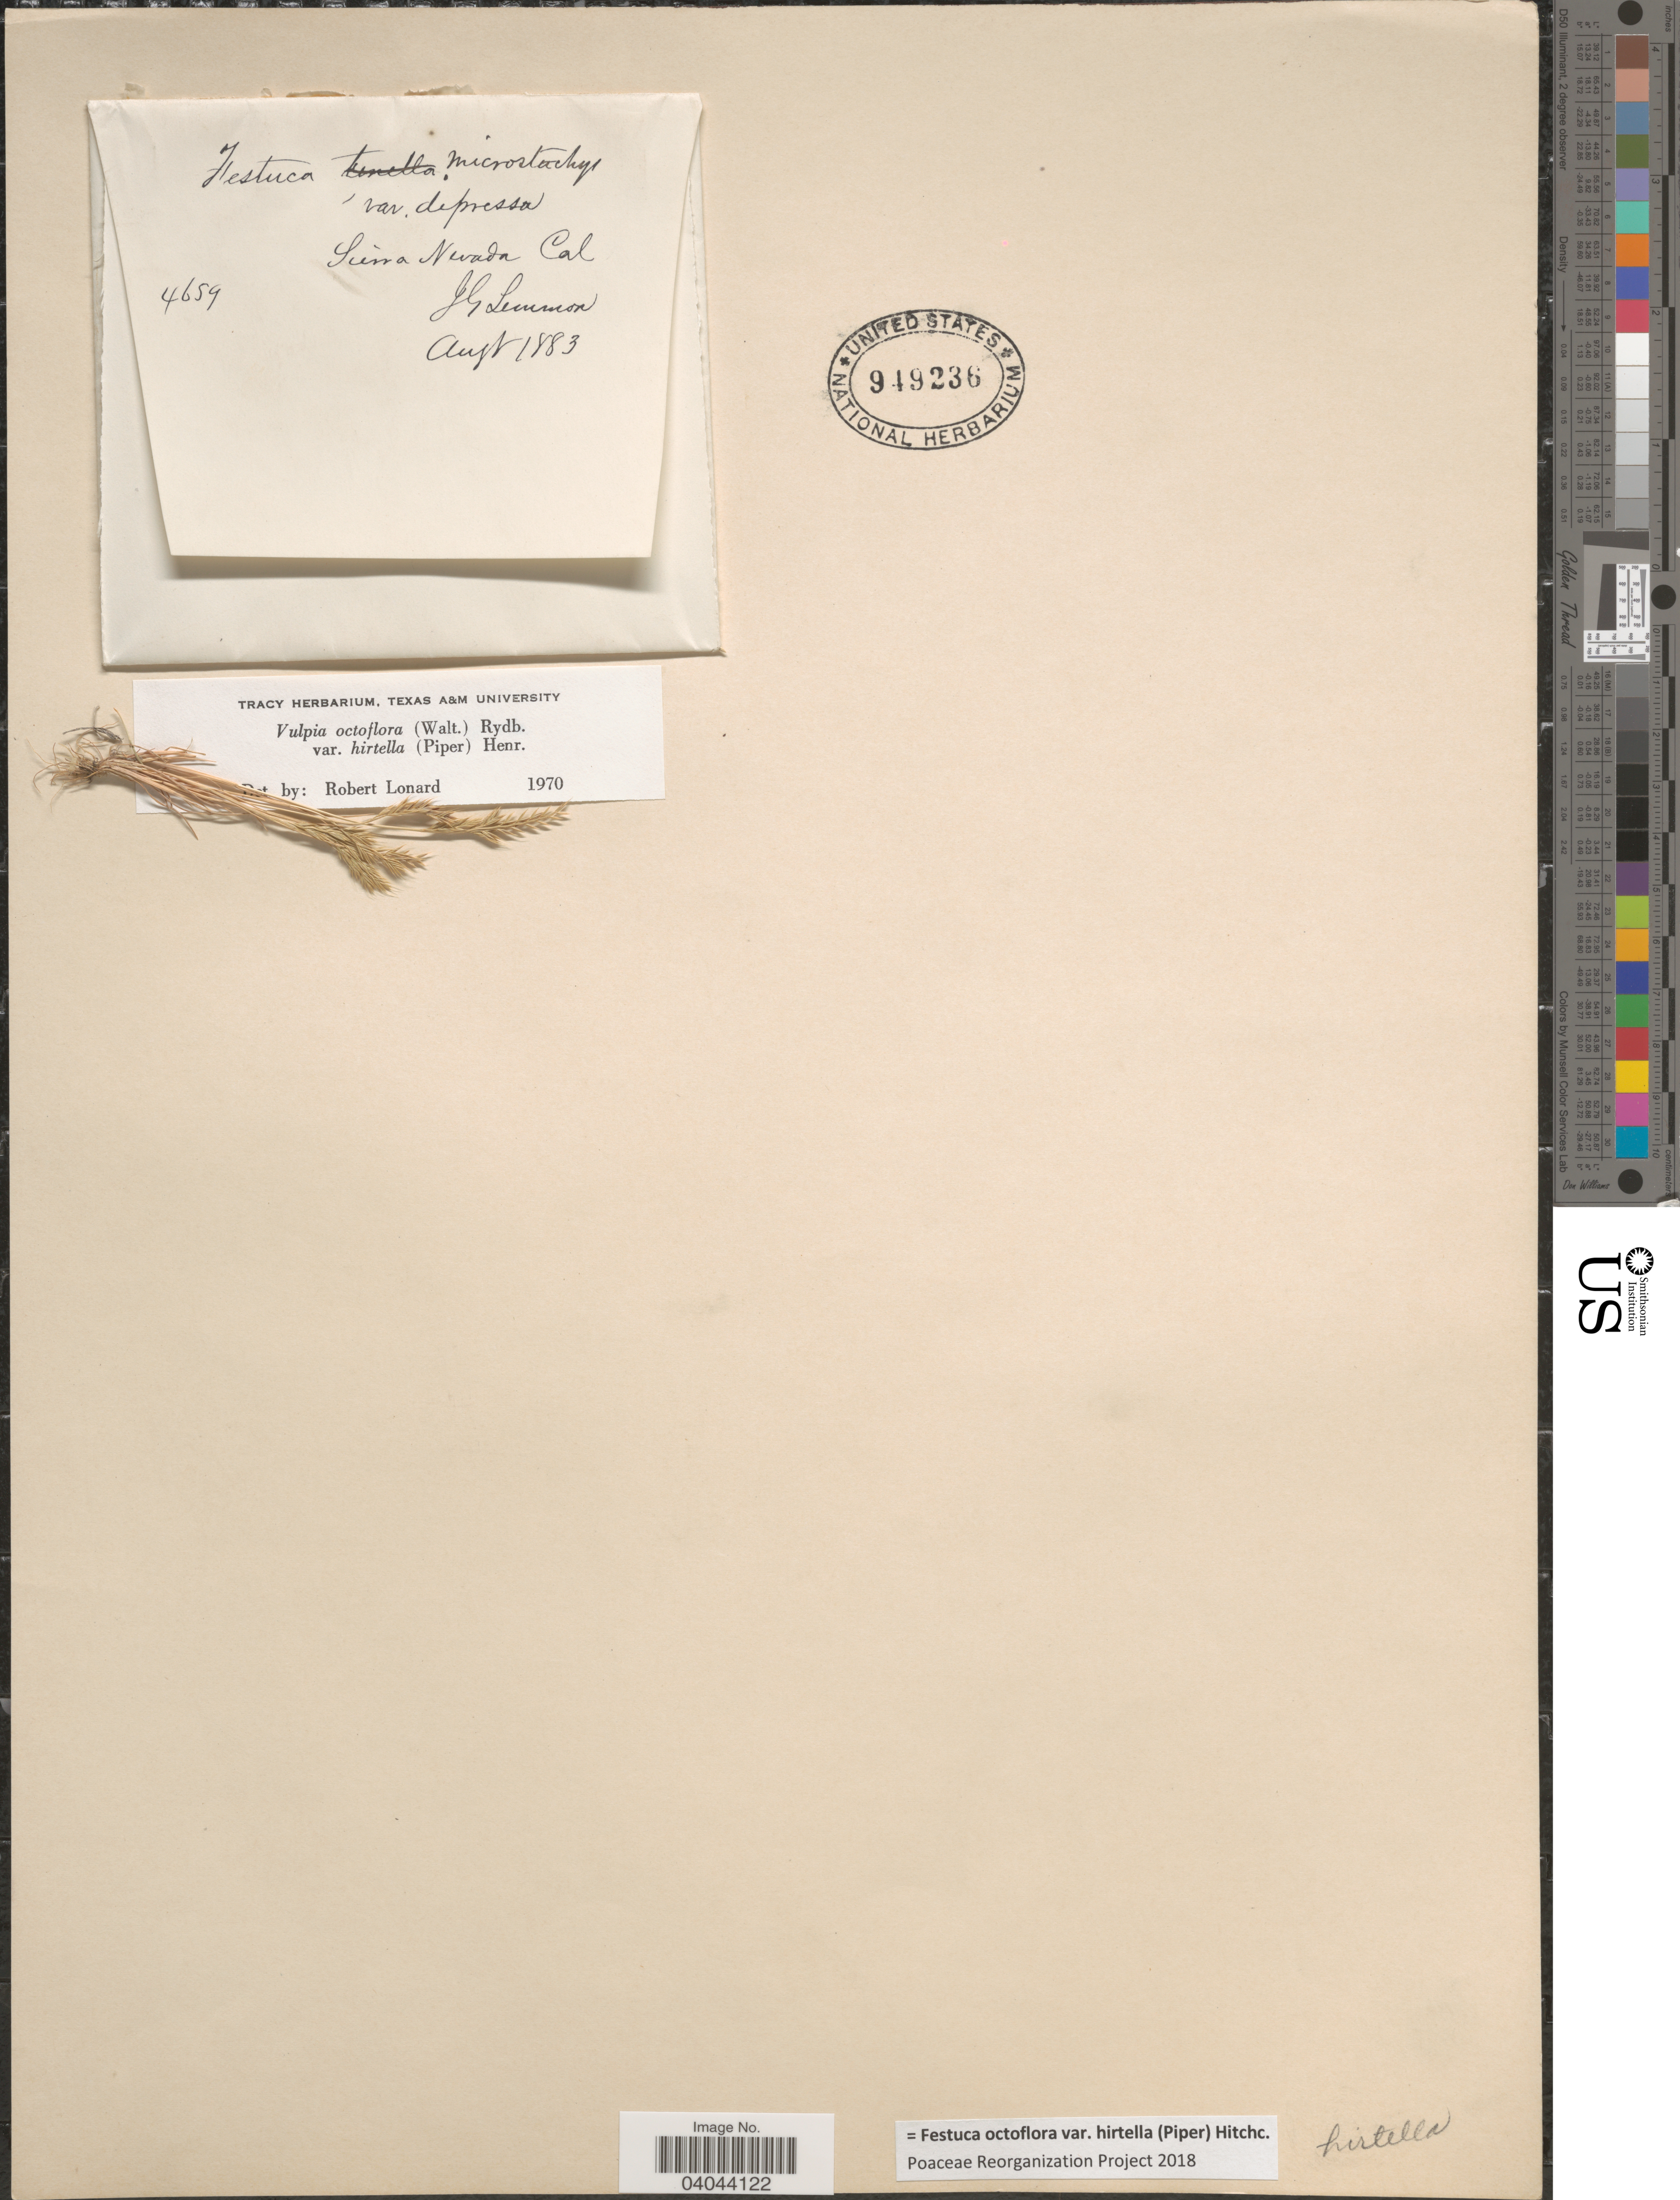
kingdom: Plantae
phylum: Tracheophyta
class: Liliopsida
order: Poales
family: Poaceae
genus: Festuca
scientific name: Festuca octoflora var. hirtella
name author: Piper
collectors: J. Lemmon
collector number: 4659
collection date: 1883-08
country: United States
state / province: California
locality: Sierra Nevada.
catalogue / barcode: US 949236